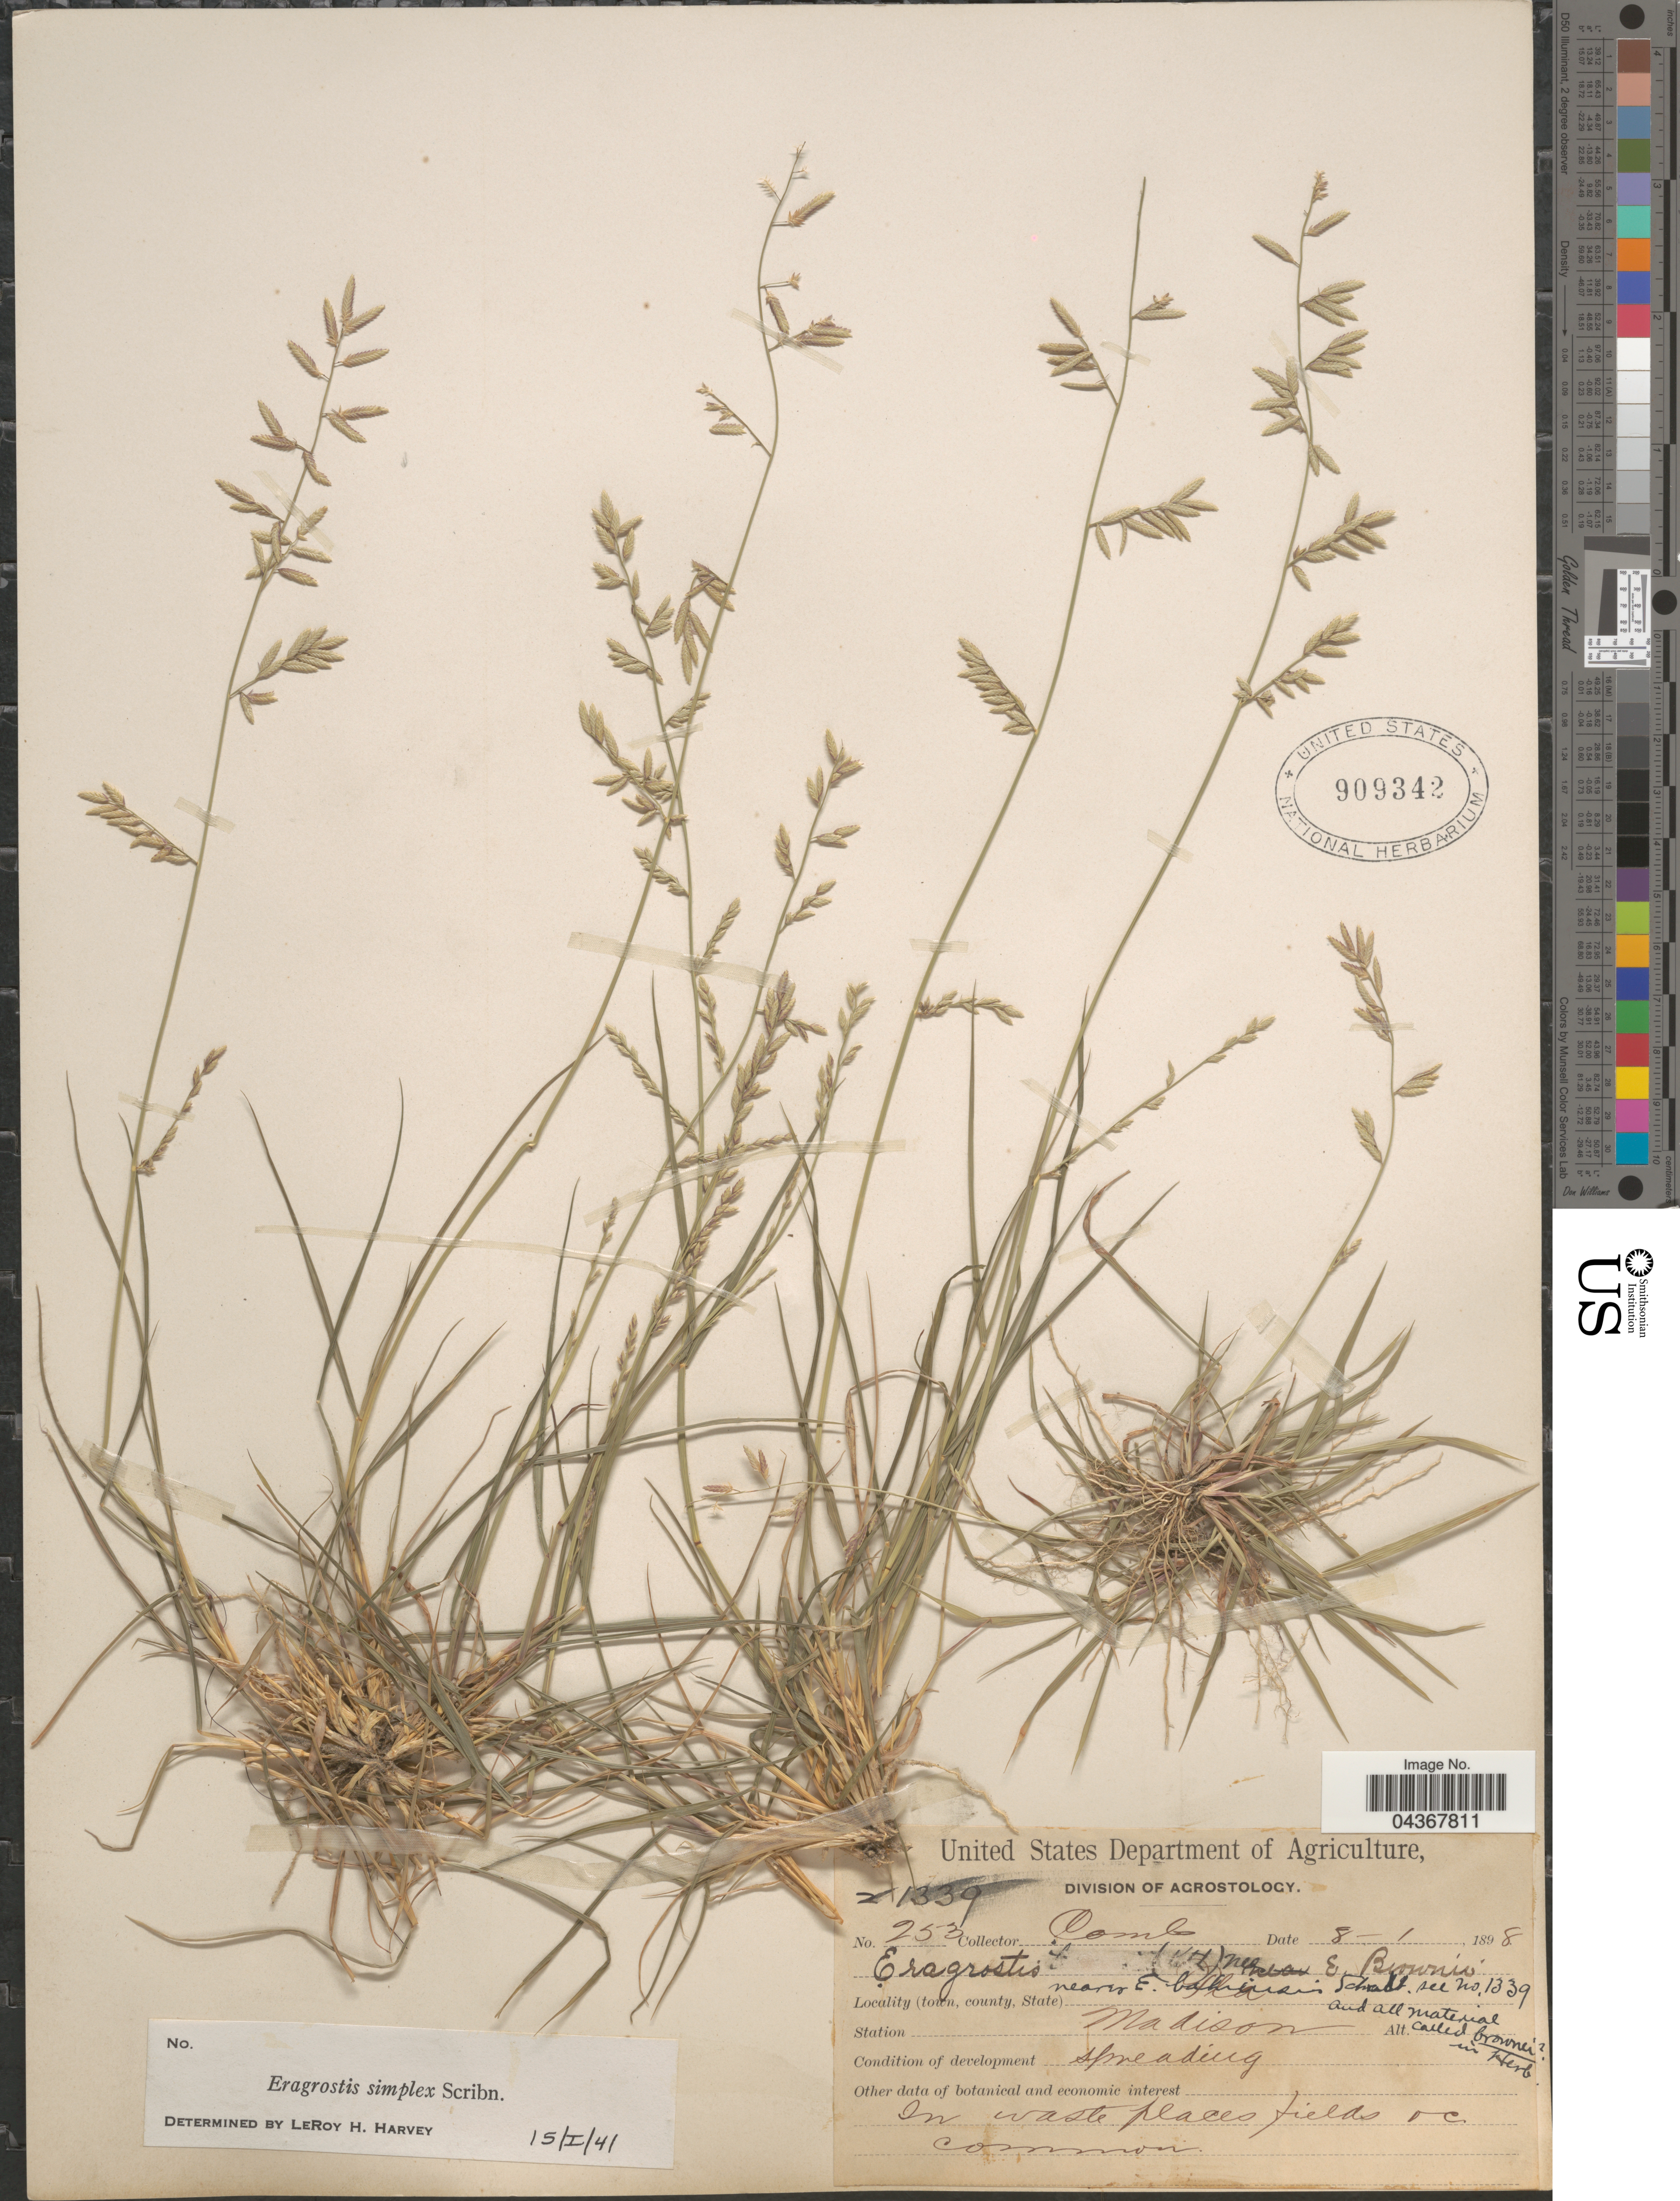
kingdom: Plantae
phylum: Tracheophyta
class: Liliopsida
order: Poales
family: Poaceae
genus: Eragrostis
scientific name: Eragrostis cumingii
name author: Steud.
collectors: Combo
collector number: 253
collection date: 1898-08-01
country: United States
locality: Madison.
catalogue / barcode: US 909342